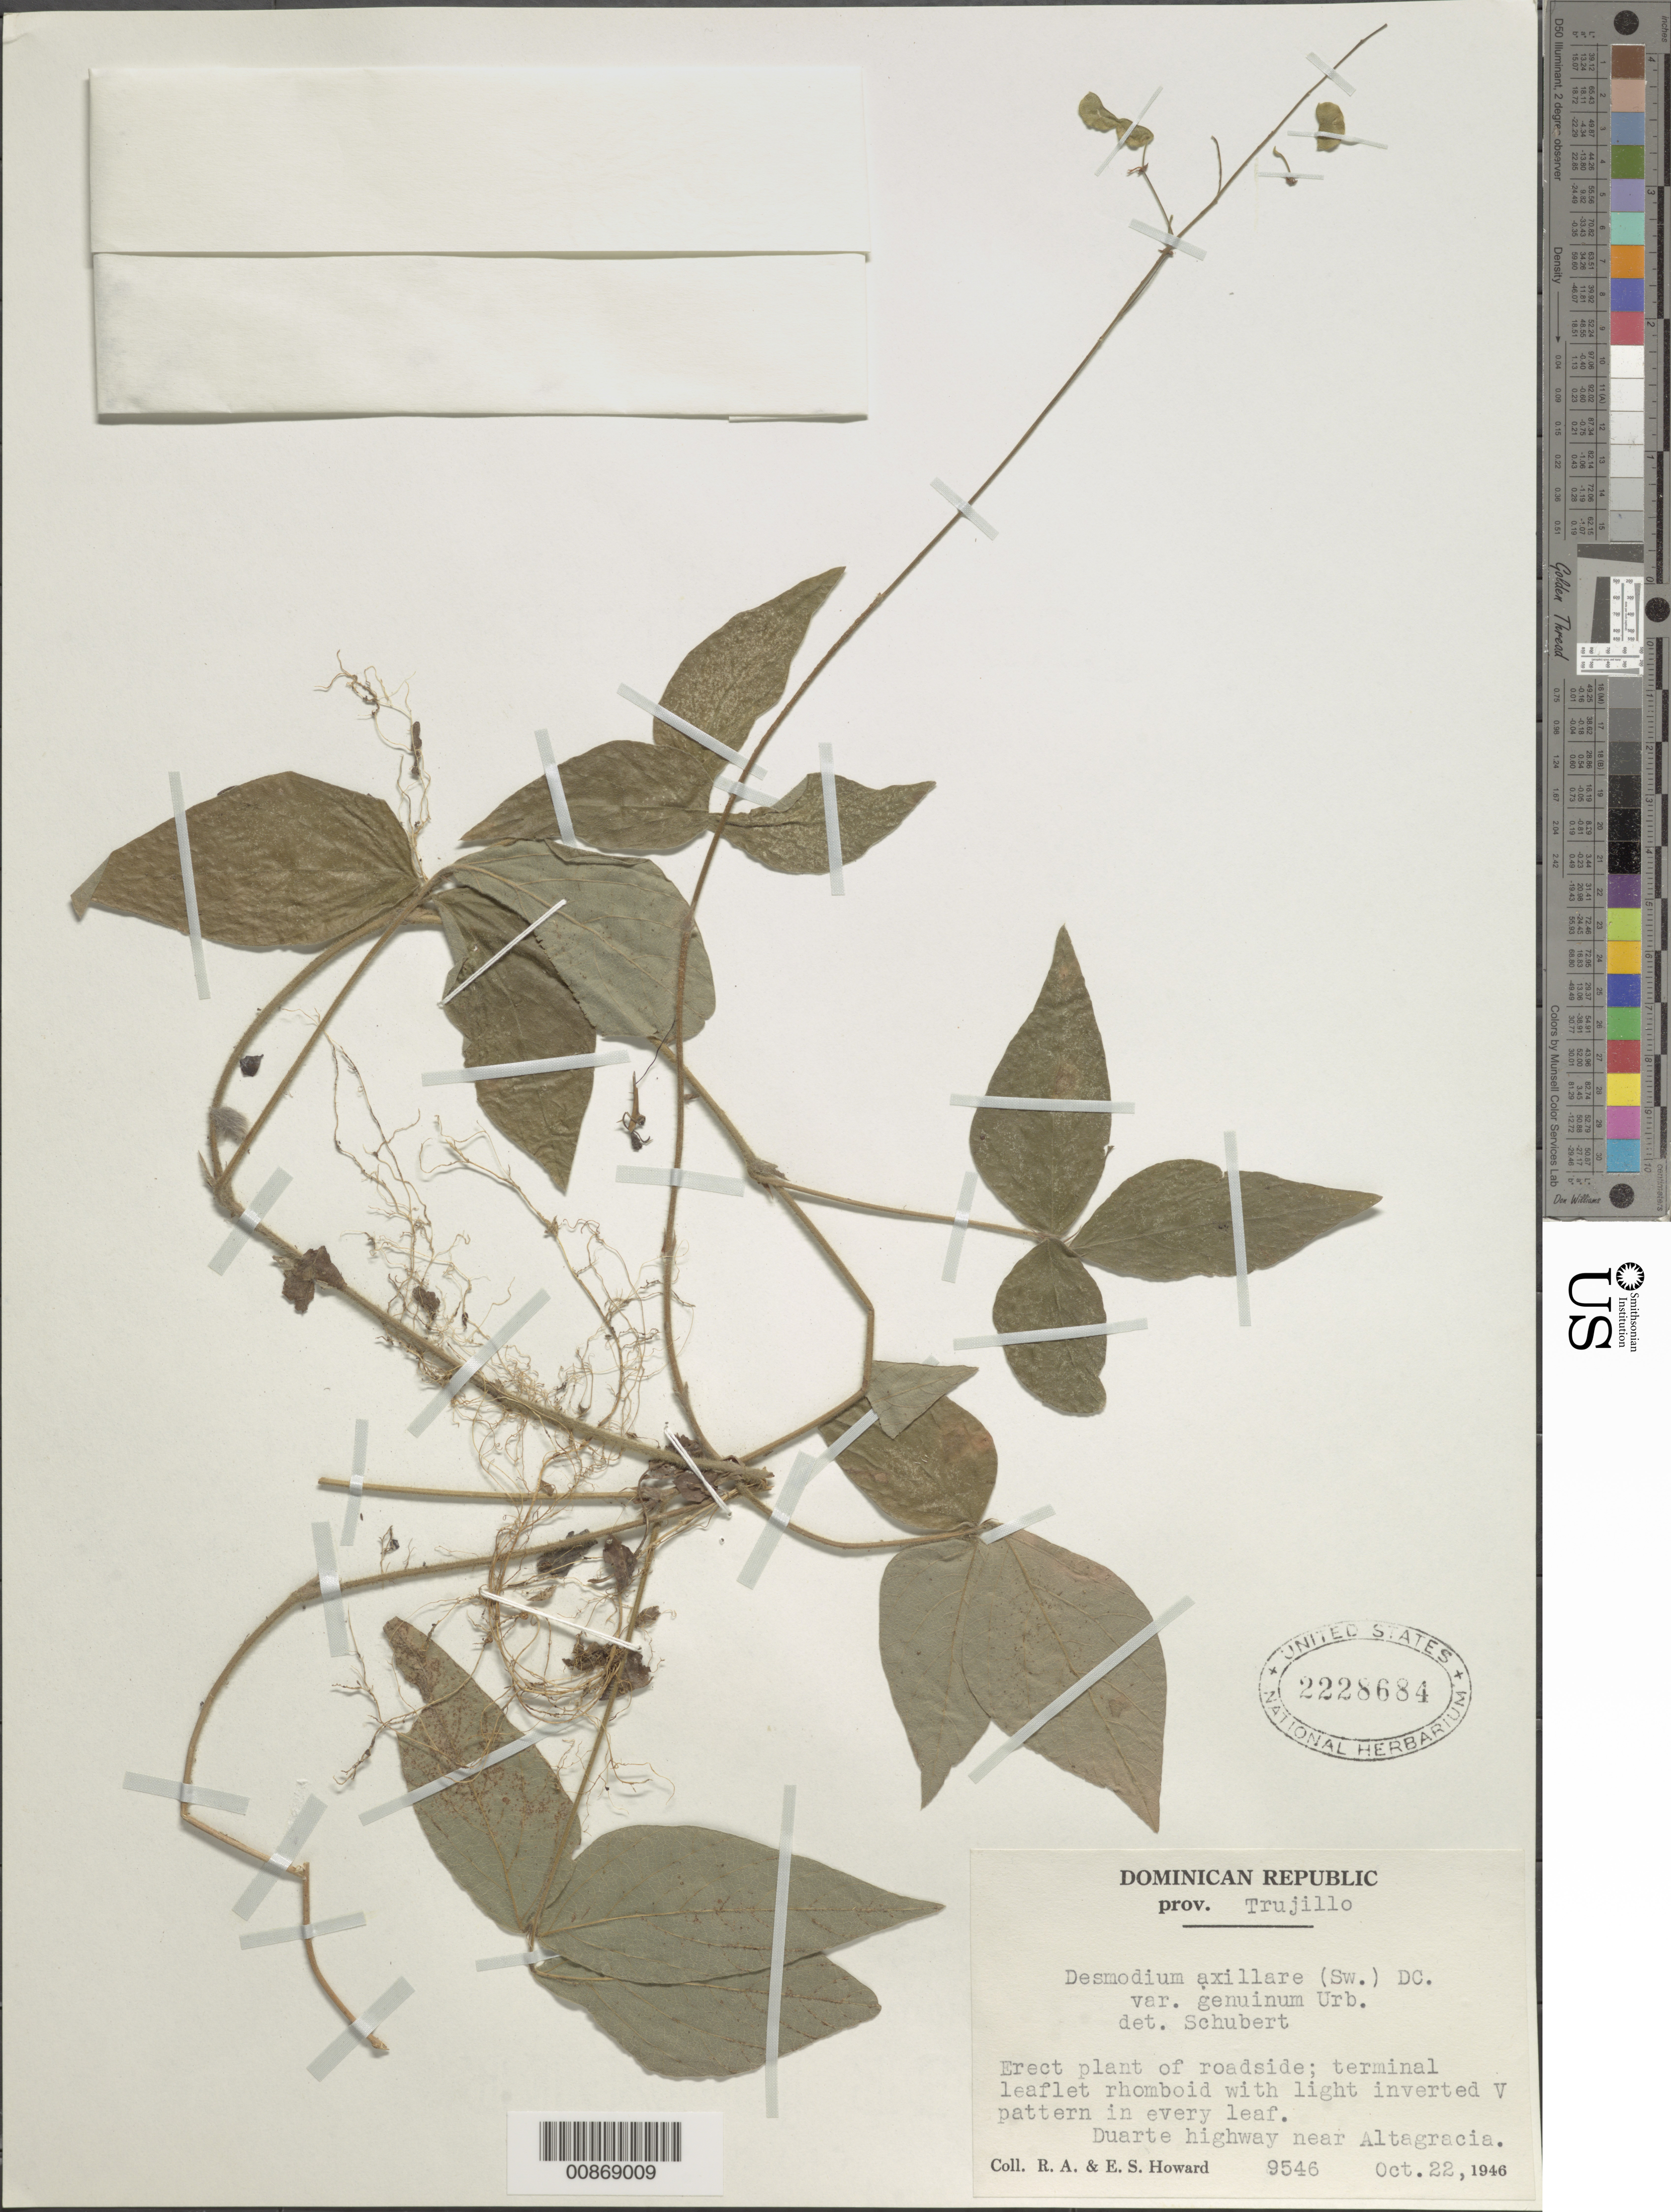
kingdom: Plantae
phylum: Tracheophyta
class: Magnoliopsida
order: Fabales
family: Fabaceae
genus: Desmodium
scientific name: Desmodium axillare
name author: (Sw.) DC.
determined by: Schubert, Bernice G.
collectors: R. A. Howard & E. S. Howard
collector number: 9546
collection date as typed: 22 Oct 1946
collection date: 1946-10-22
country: Dominican Republic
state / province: San Cristobal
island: Hispaniola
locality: Duarte highway near Altagracia.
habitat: Plant of roadside.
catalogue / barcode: US 2228684